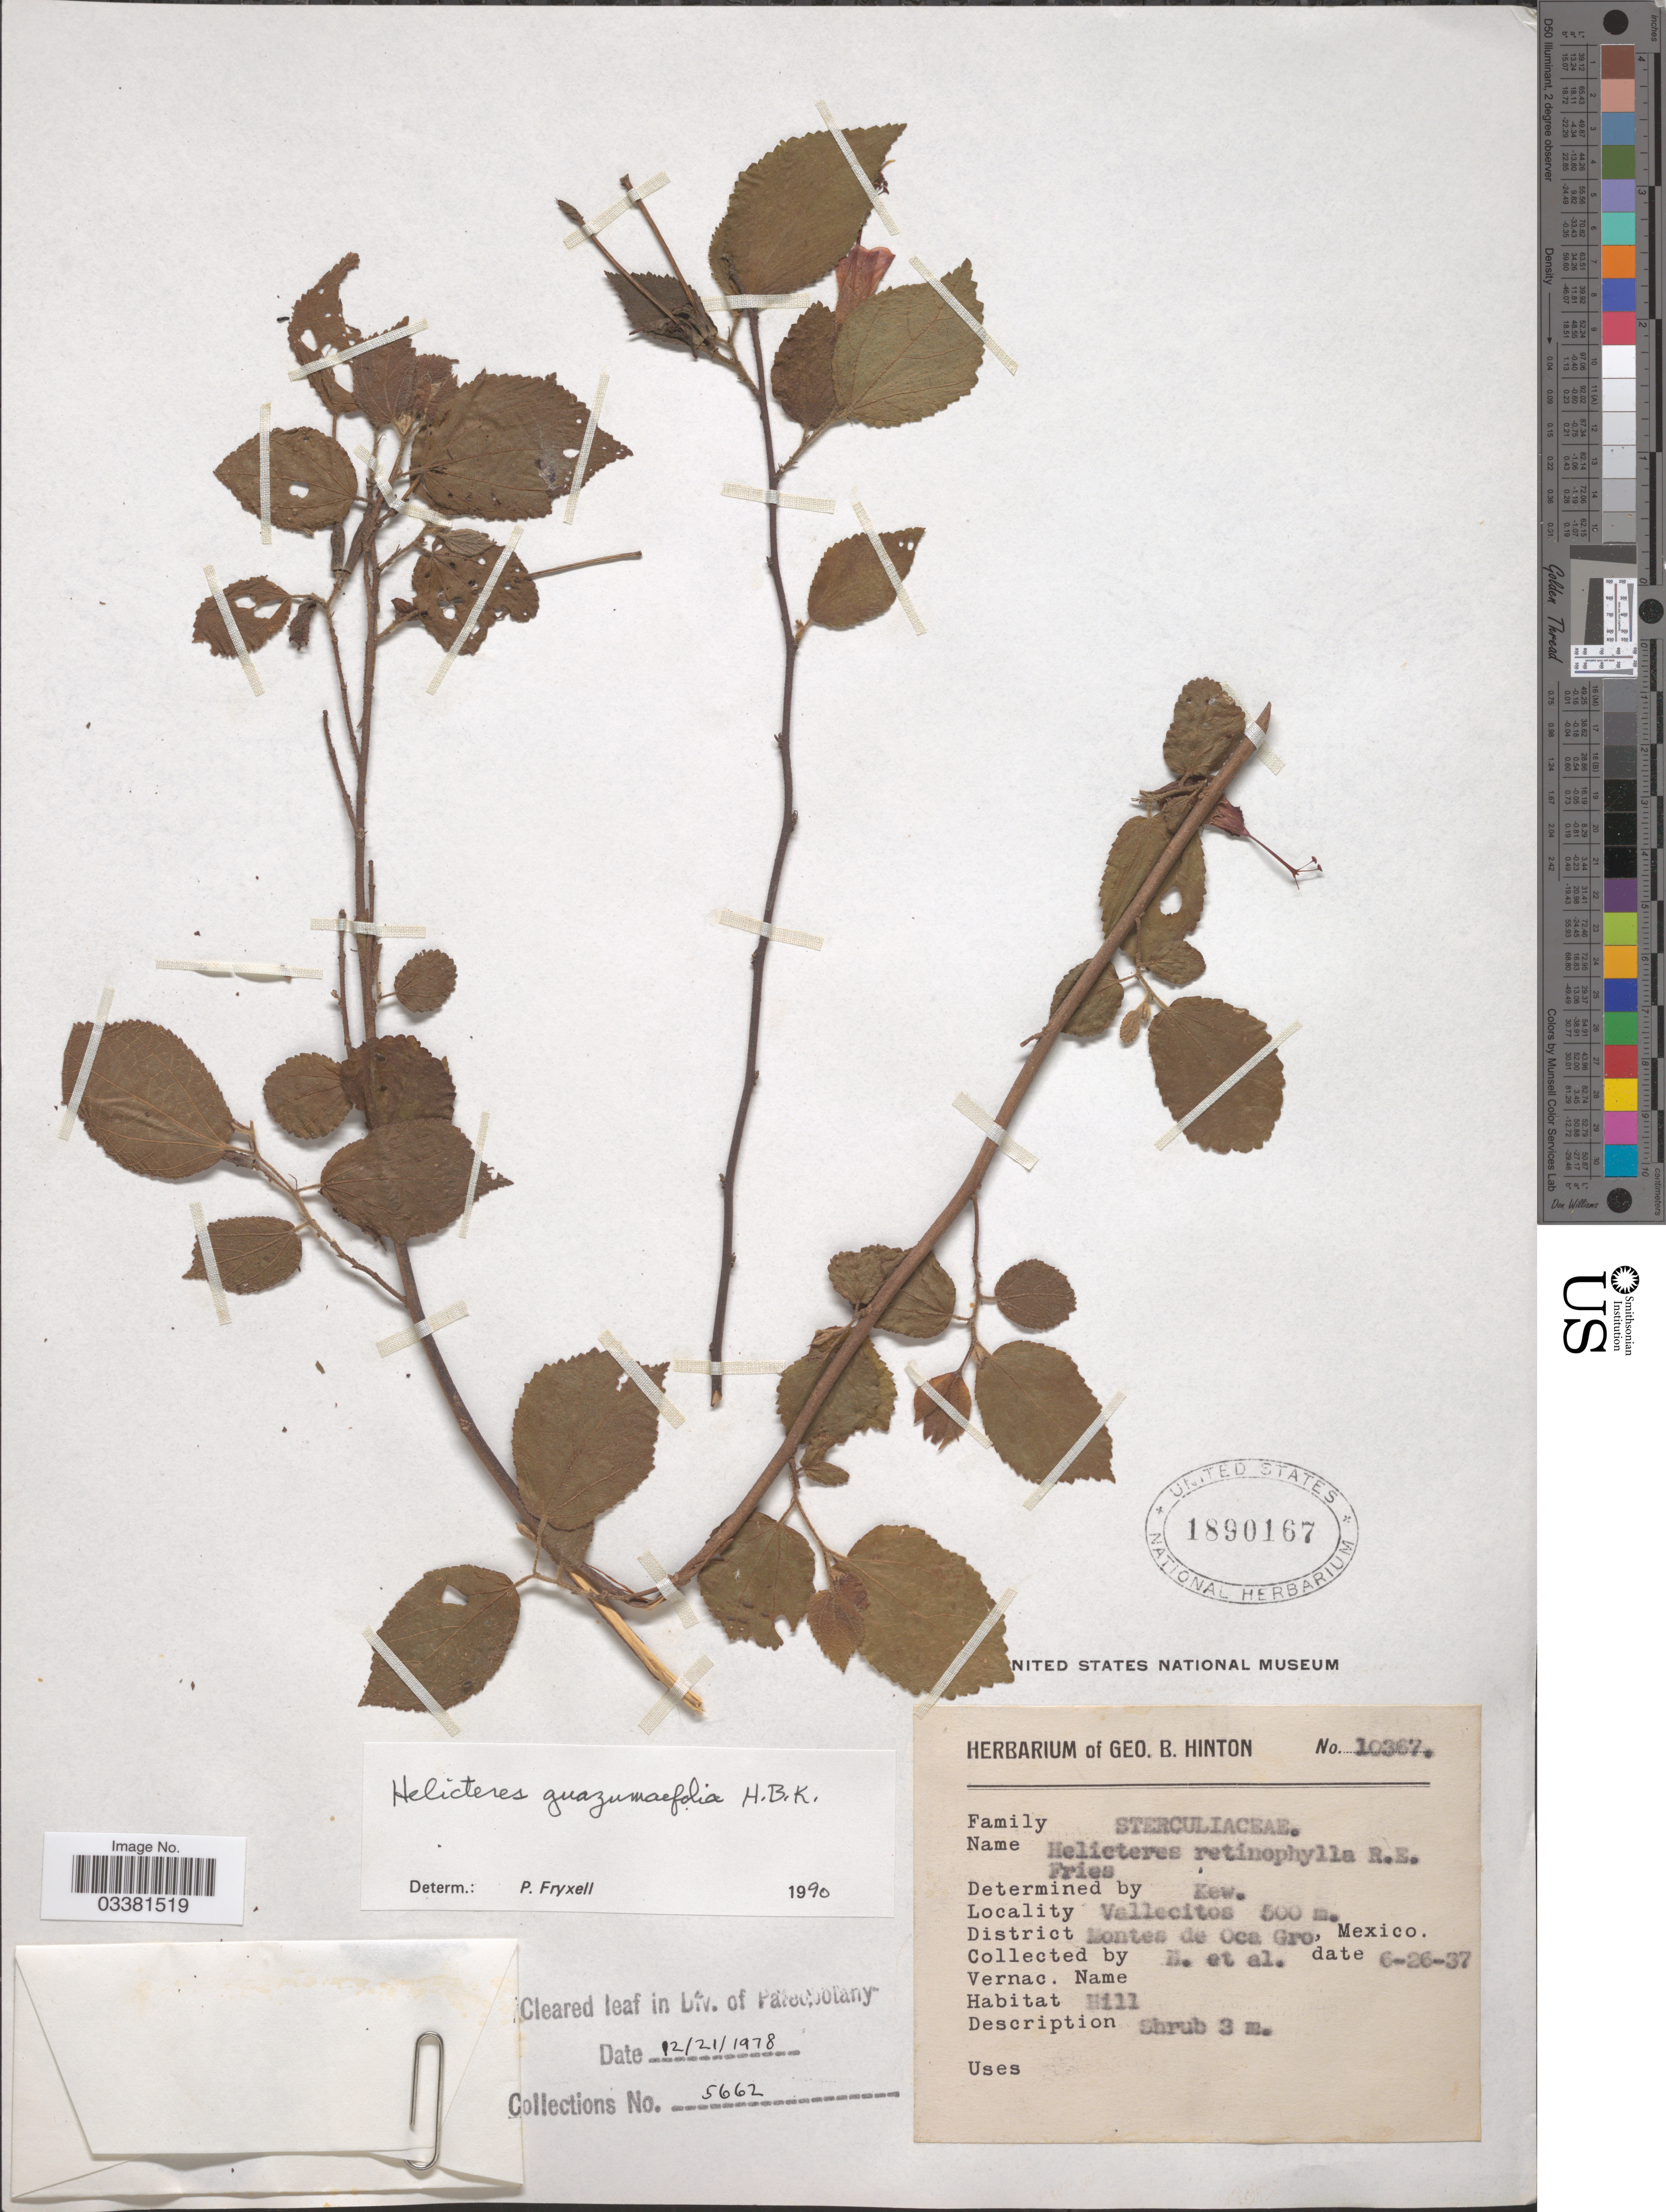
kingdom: Plantae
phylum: Tracheophyta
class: Magnoliopsida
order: Malvales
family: Malvaceae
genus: Helicteres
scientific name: Helicteres guazumifolia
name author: Kunth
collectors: G. B. Hinton & et al.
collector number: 10367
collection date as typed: Transcribed d/m/y: 26/6/37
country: Mexico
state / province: Guerrero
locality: Vallecitos. District Montes de Oca.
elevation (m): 500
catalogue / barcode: US 1890167